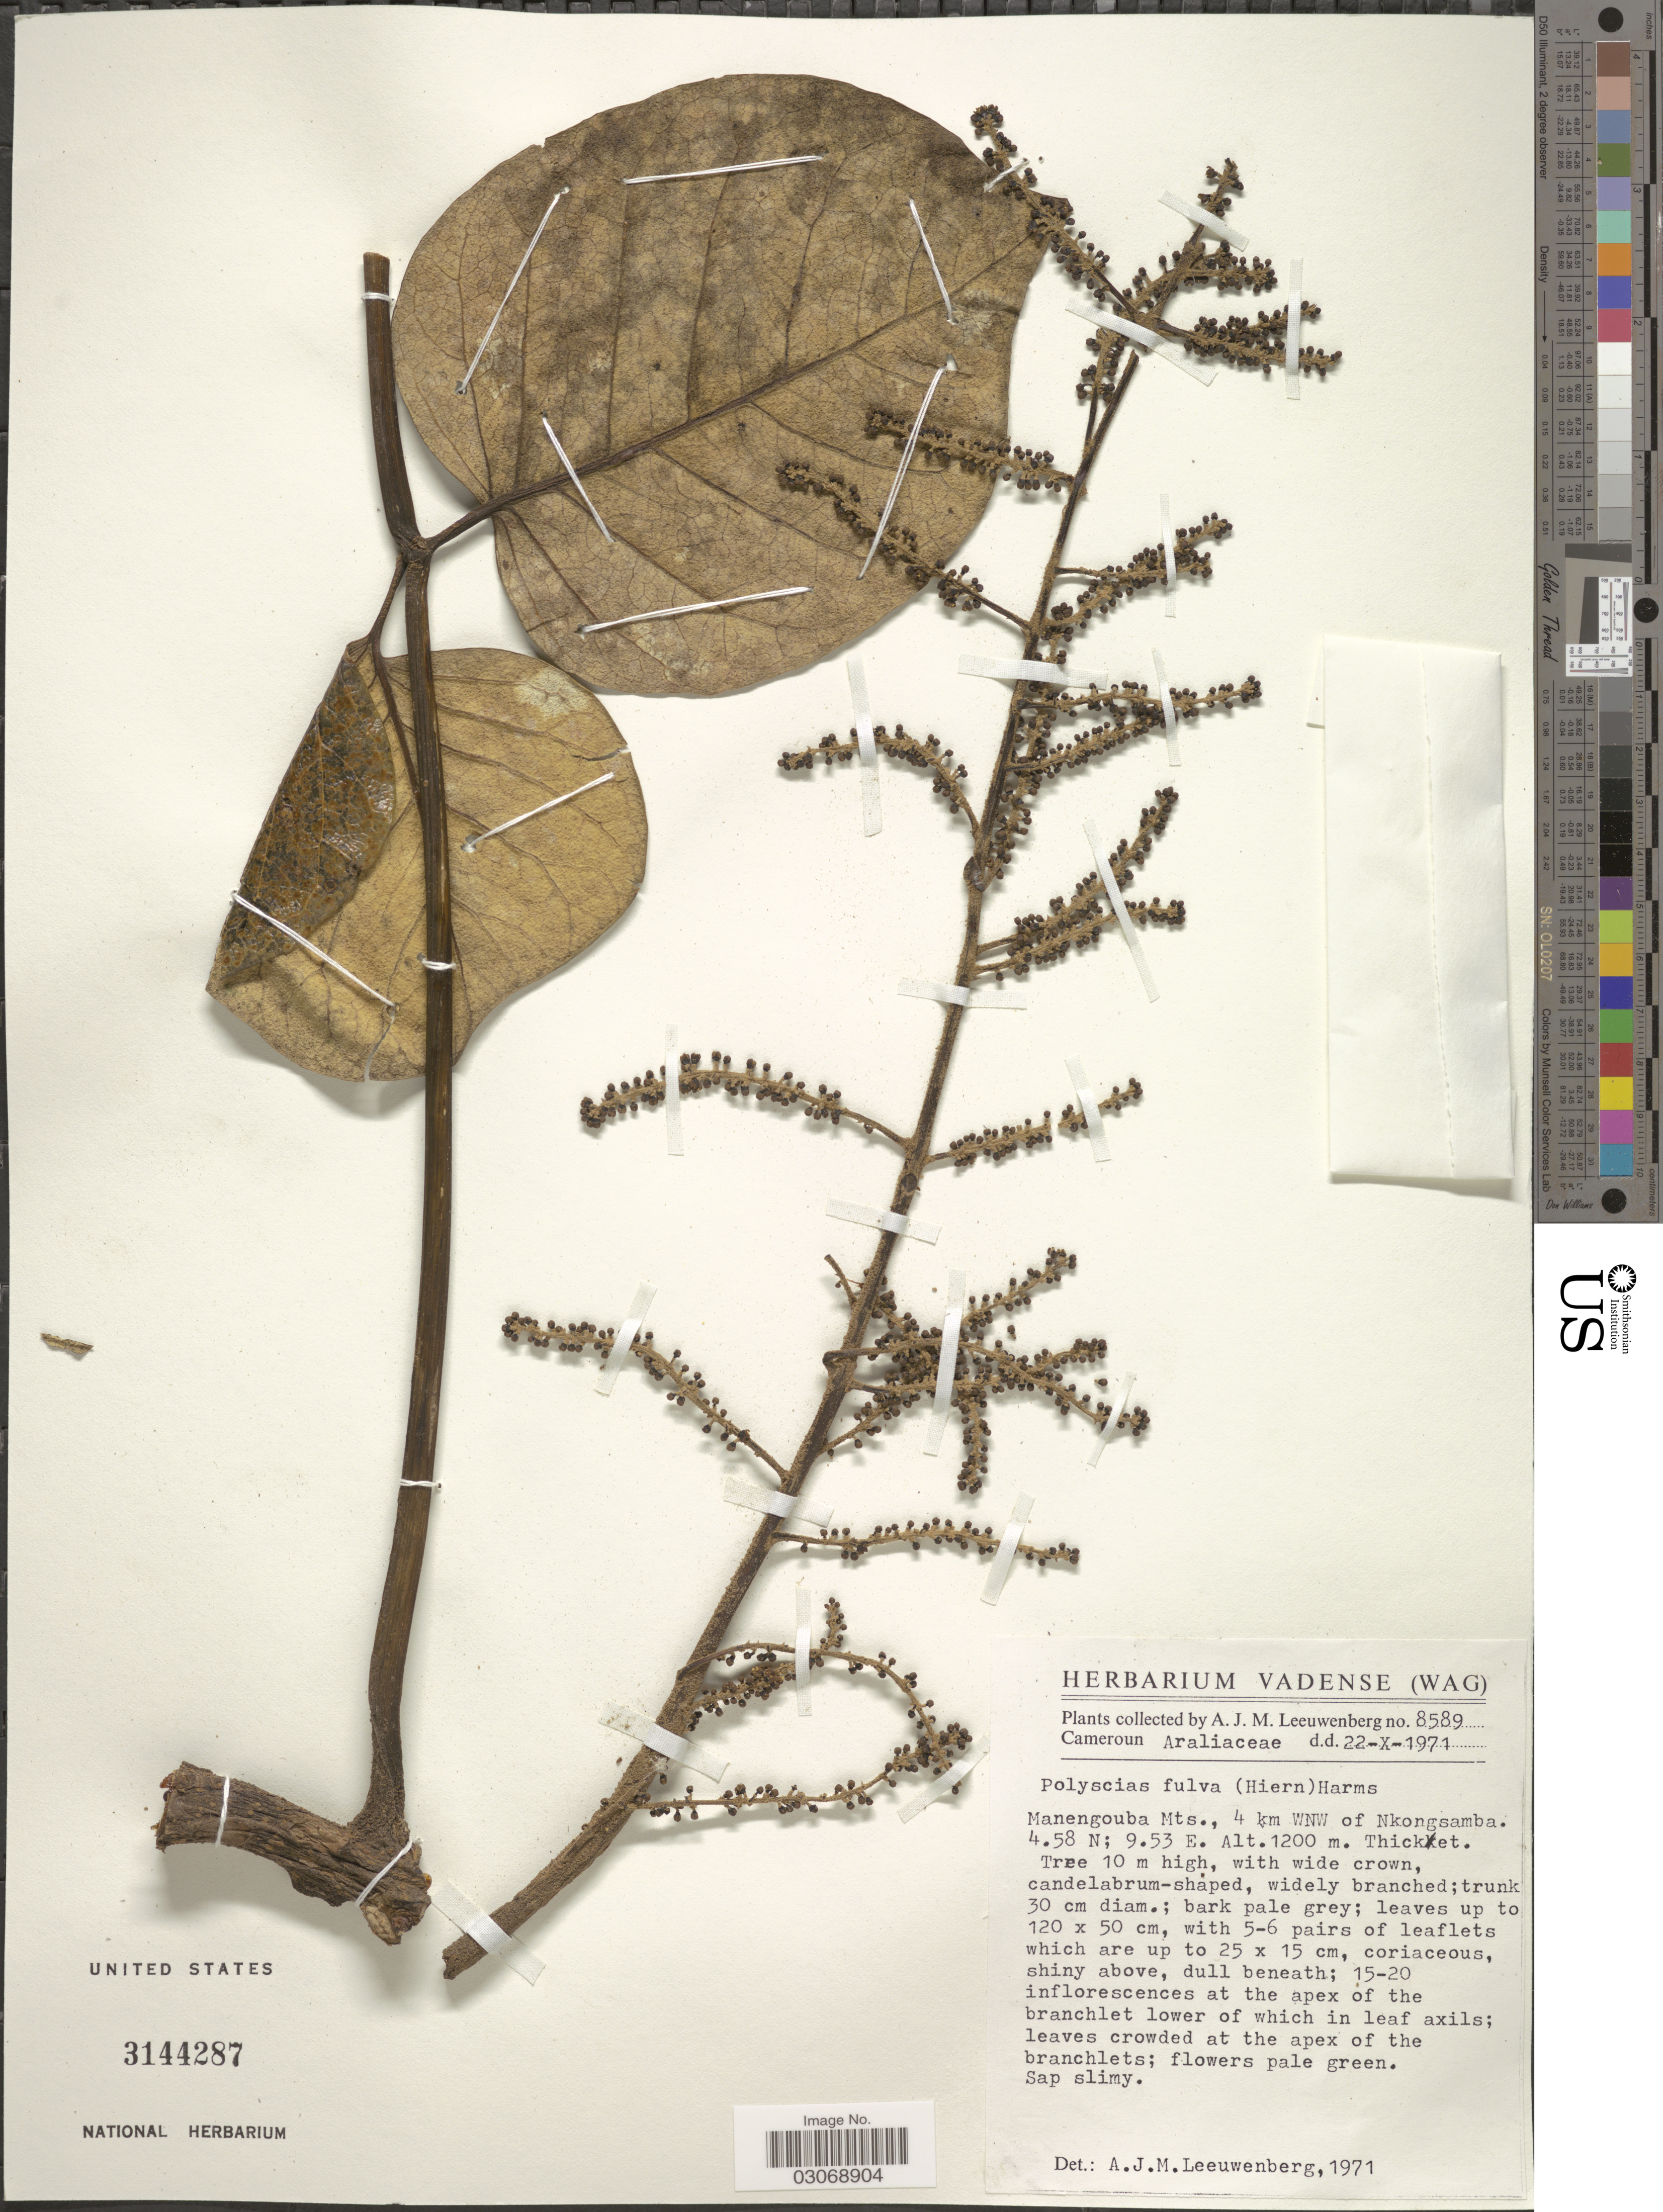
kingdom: Plantae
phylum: Tracheophyta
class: Magnoliopsida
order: Apiales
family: Araliaceae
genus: Polyscias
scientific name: Polyscias fulva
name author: (Hiern) Harms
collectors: A. J. M. Leeuwenberg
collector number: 8589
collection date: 1971-10-22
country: Cameroon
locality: Cameroun Araliaceae. Manengouba Mts., 4 km WNW of Nkongsamba.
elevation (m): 1200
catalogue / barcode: US 3144287